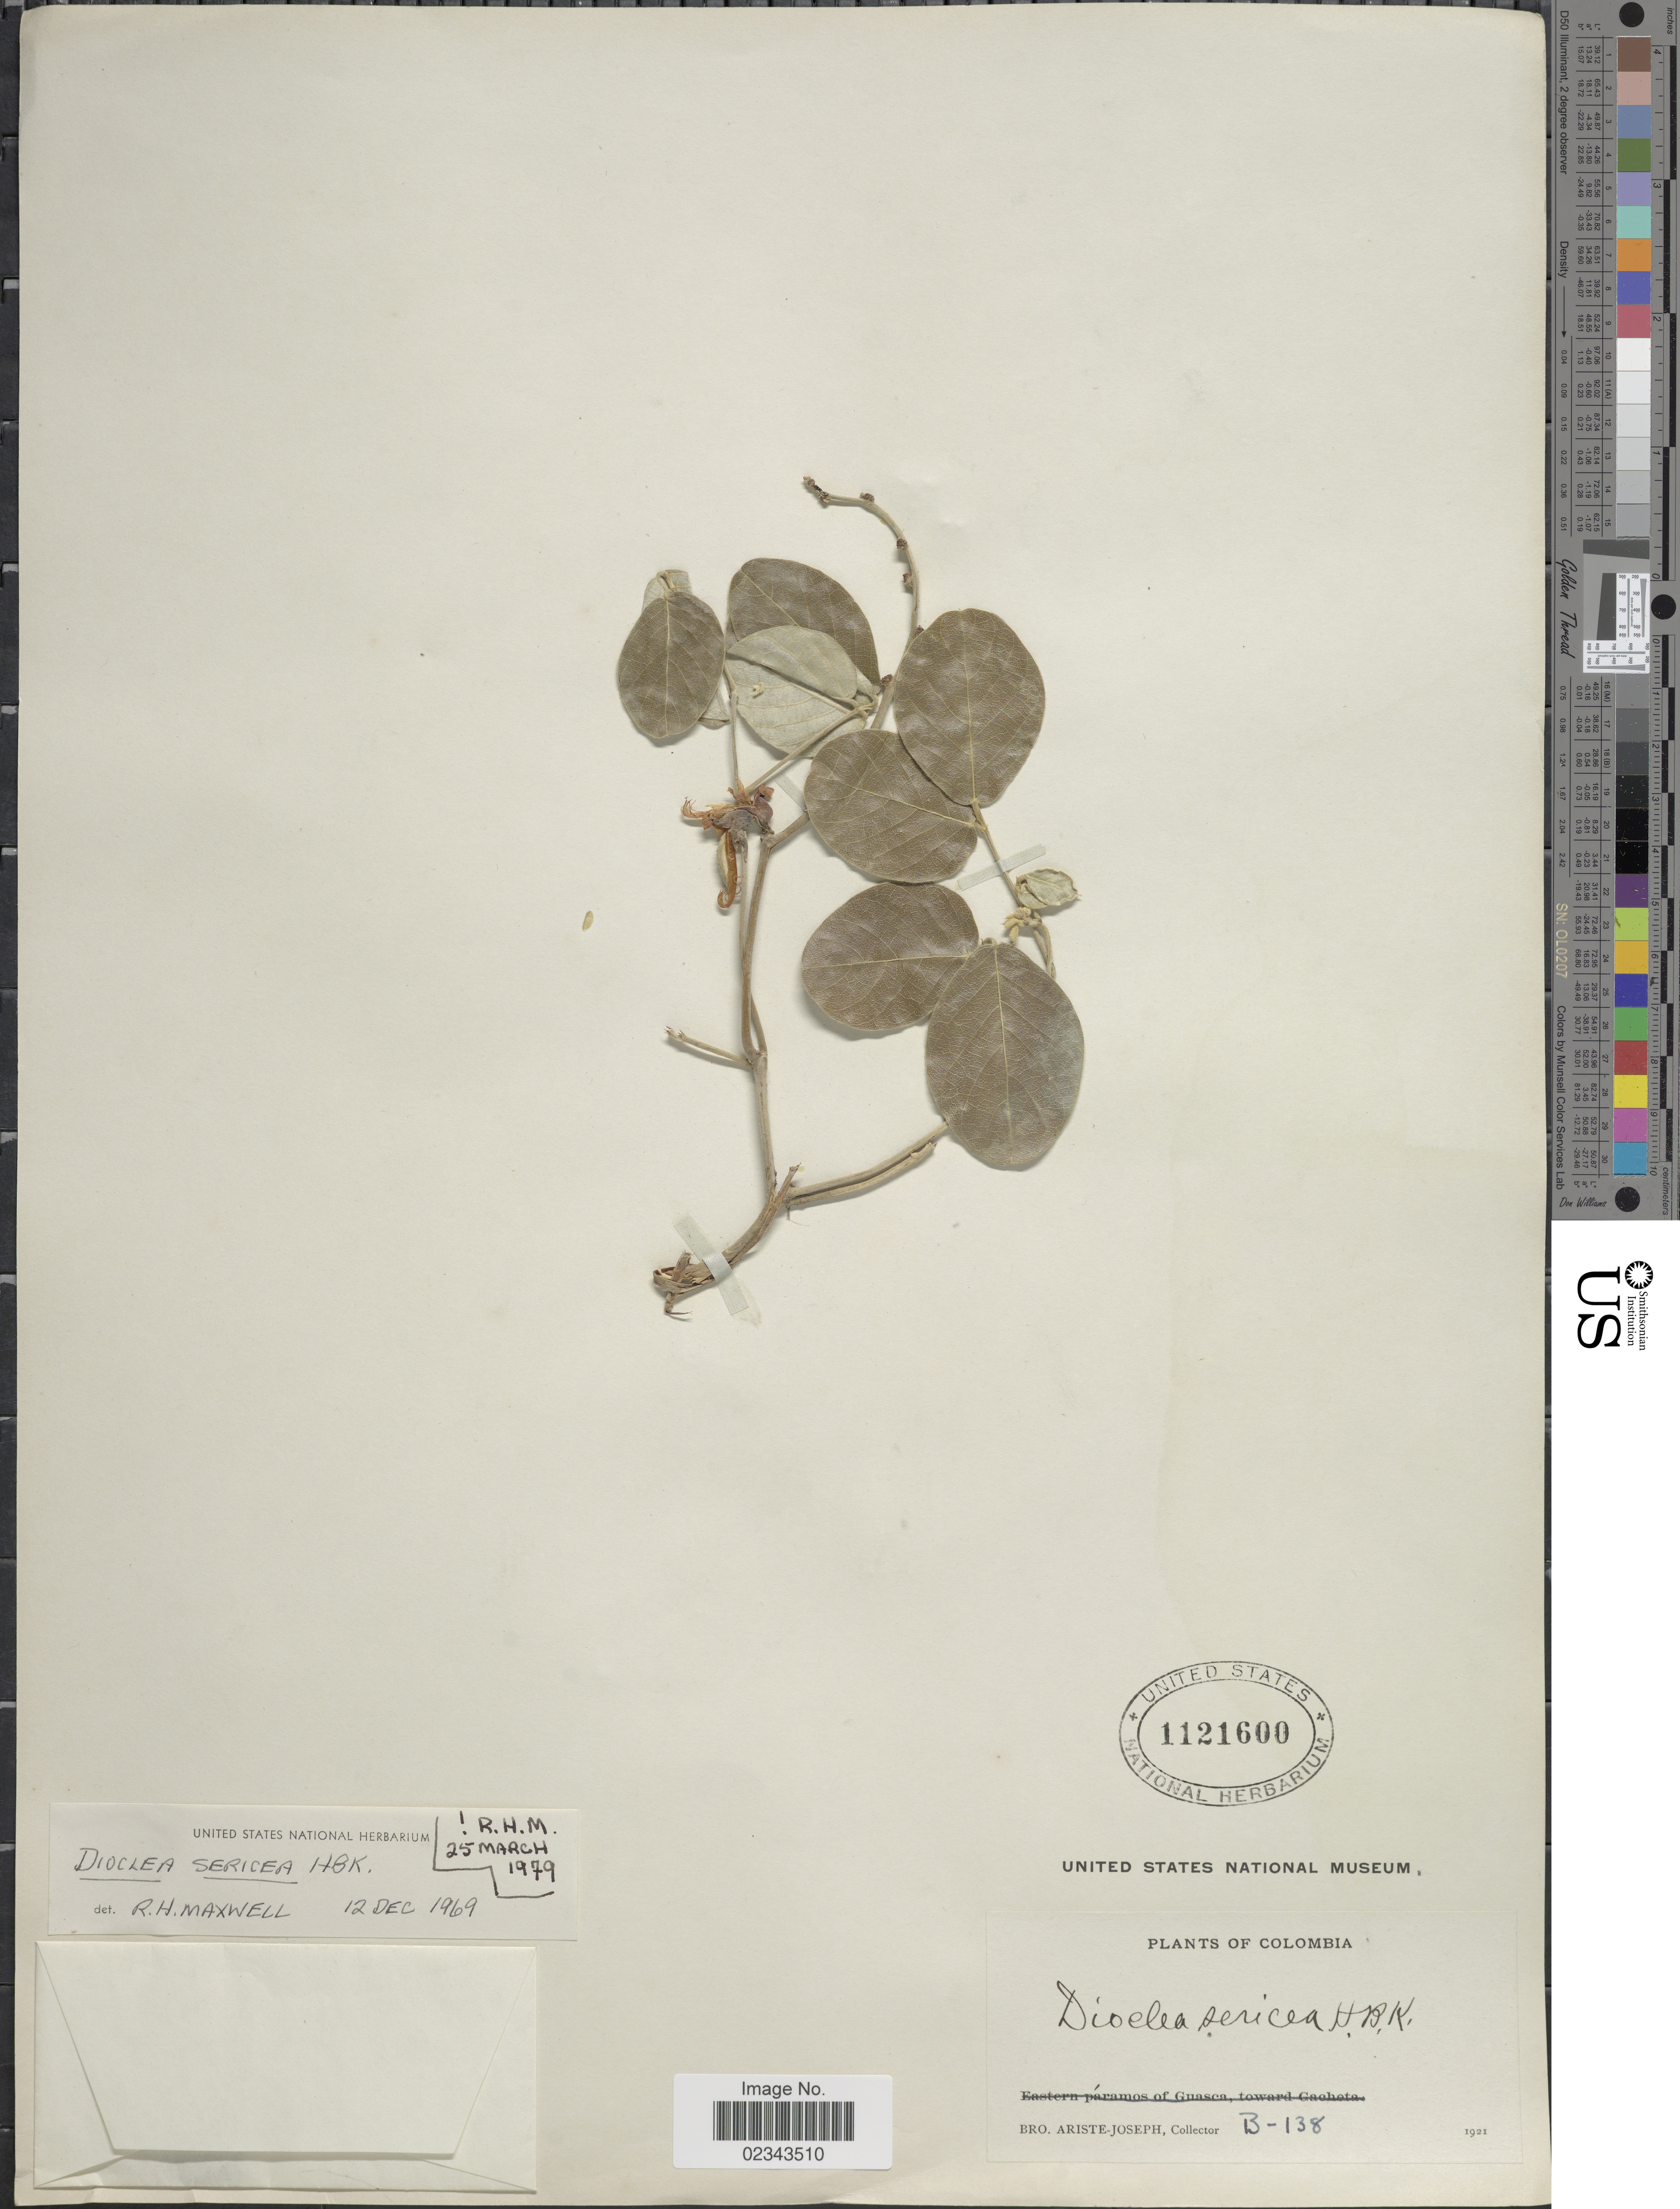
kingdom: Plantae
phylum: Tracheophyta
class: Magnoliopsida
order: Fabales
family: Fabaceae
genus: Dioclea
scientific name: Dioclea sericea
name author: Kunth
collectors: Bro. Ariste-Joseph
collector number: B-138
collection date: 1921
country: Colombia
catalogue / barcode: US 1121600